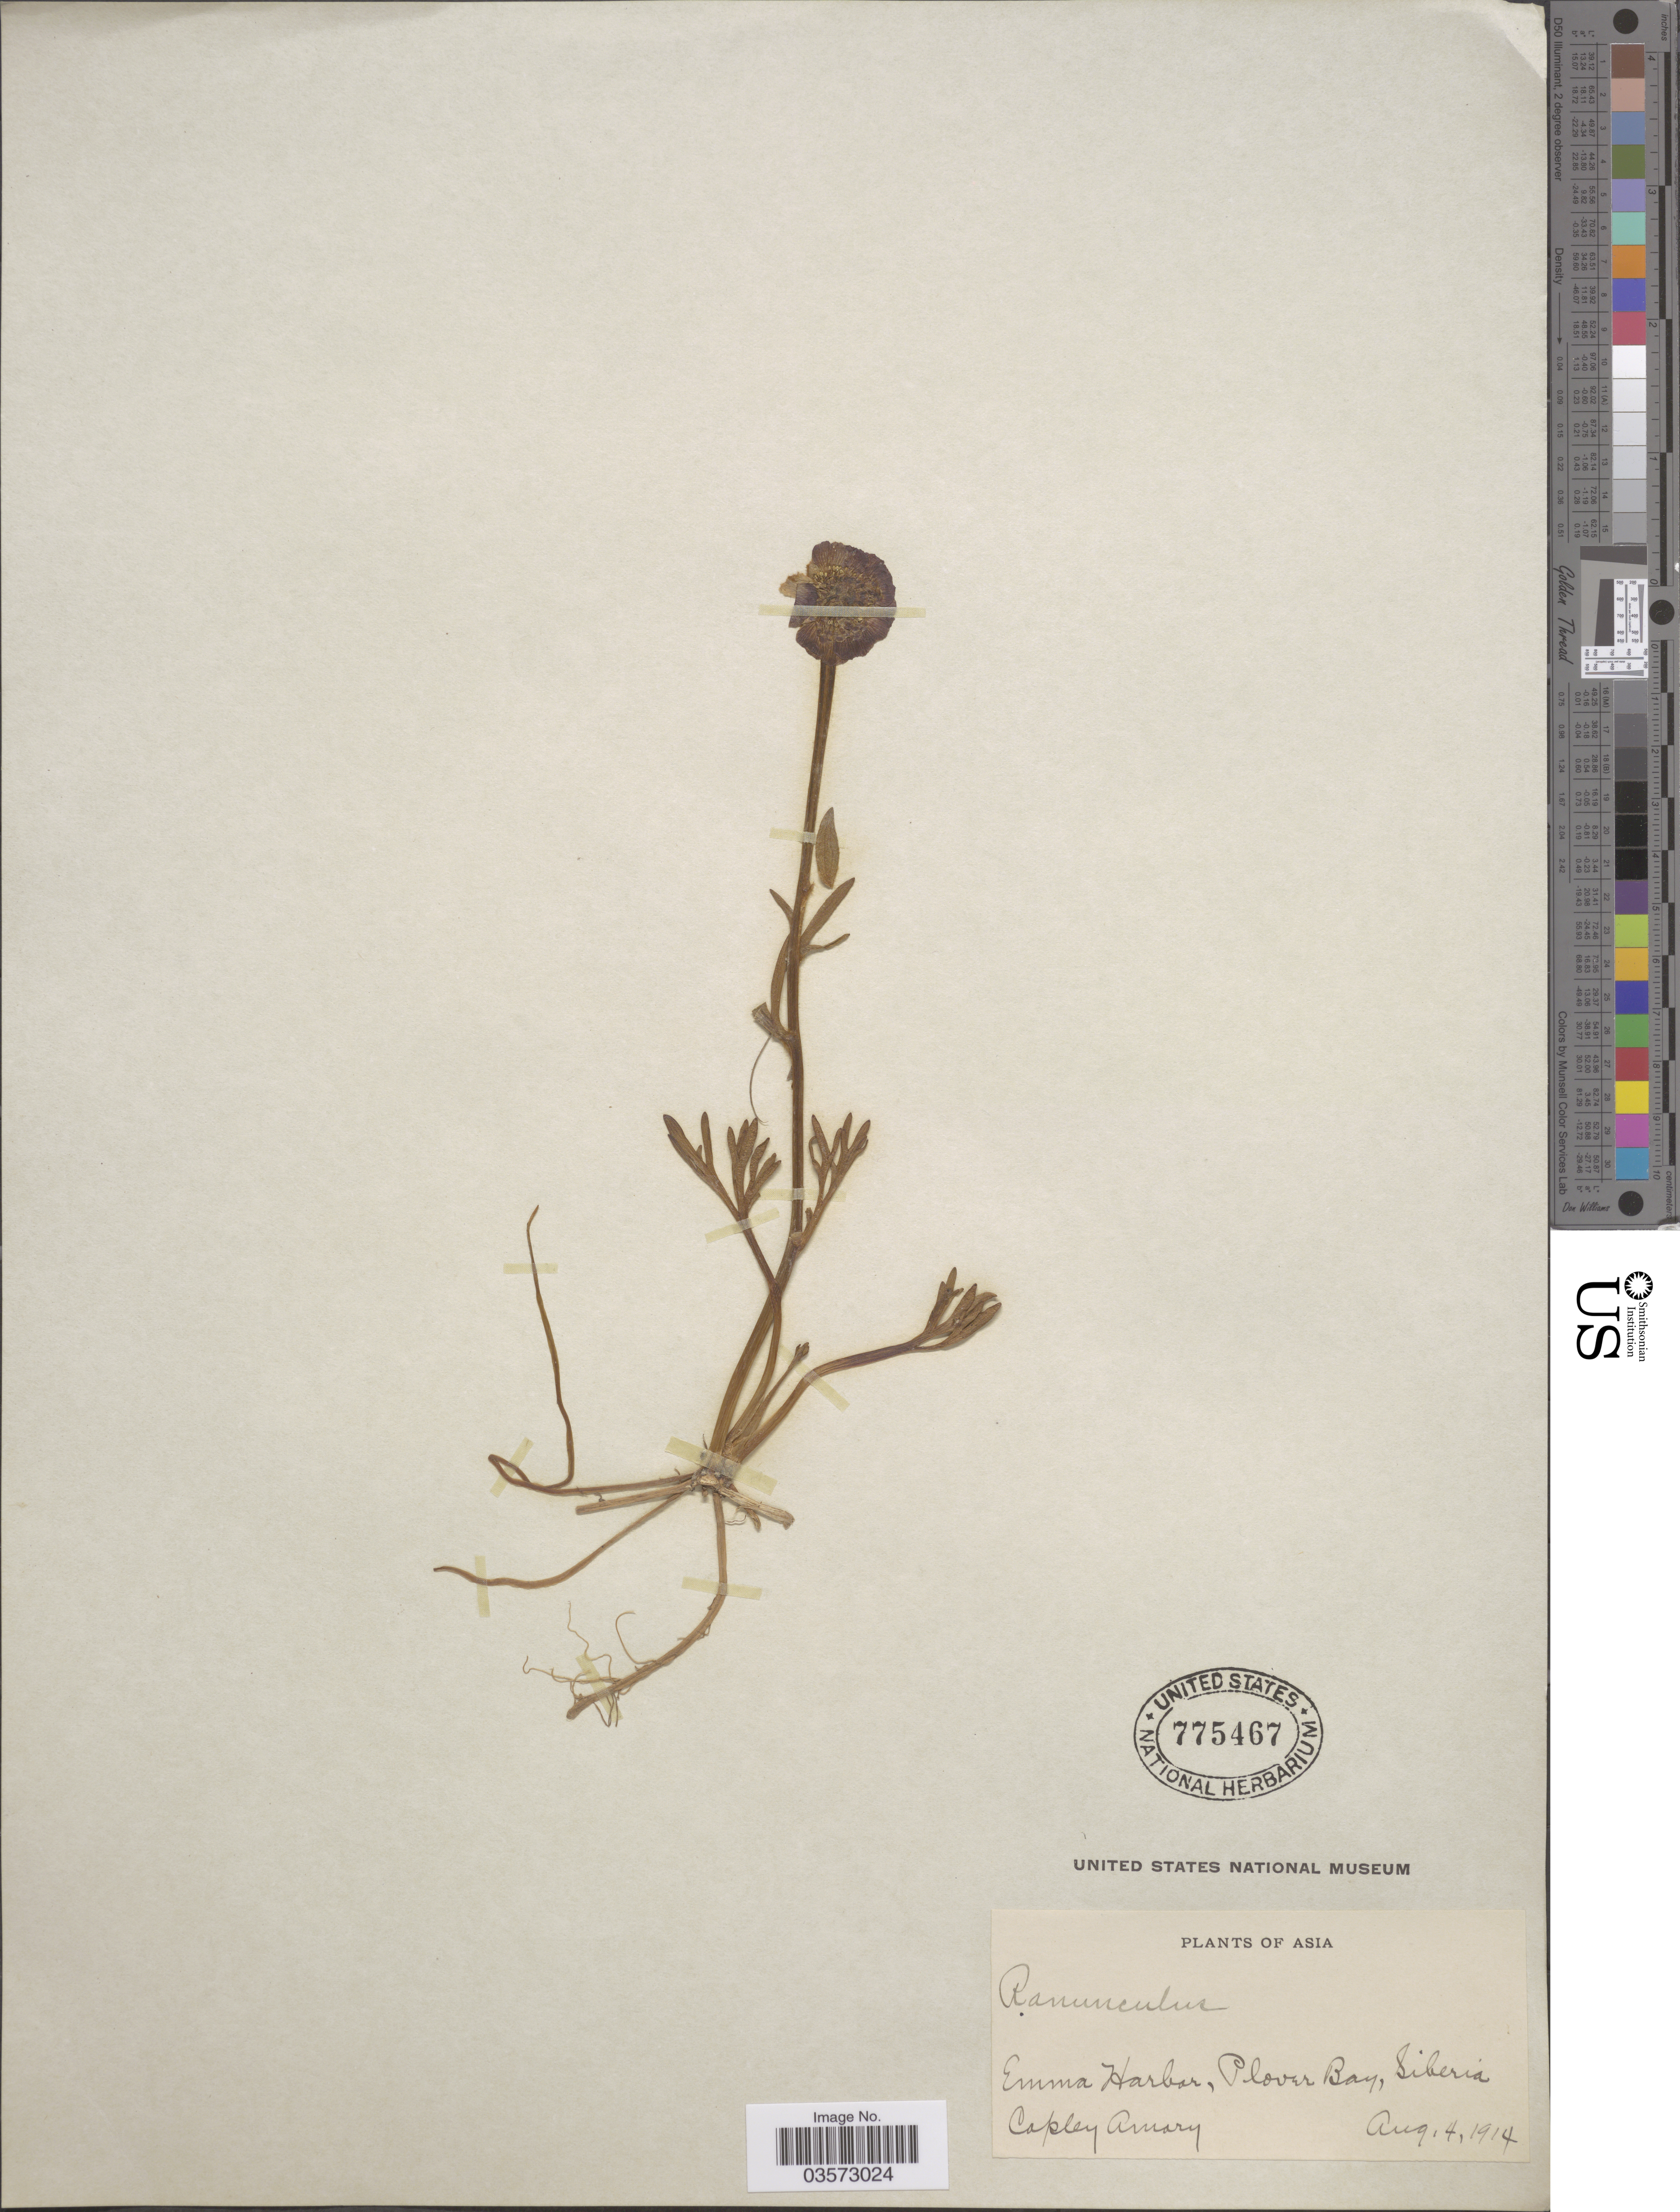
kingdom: Plantae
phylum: Tracheophyta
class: Magnoliopsida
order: Ranunculales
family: Ranunculaceae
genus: Ranunculus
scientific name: Ranunculus sp.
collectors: C. Amary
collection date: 1914-08-04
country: Russian Federation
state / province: Chukotka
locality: Asia. Emma Harbor, Plover Bay, Siberia.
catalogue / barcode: US 775467